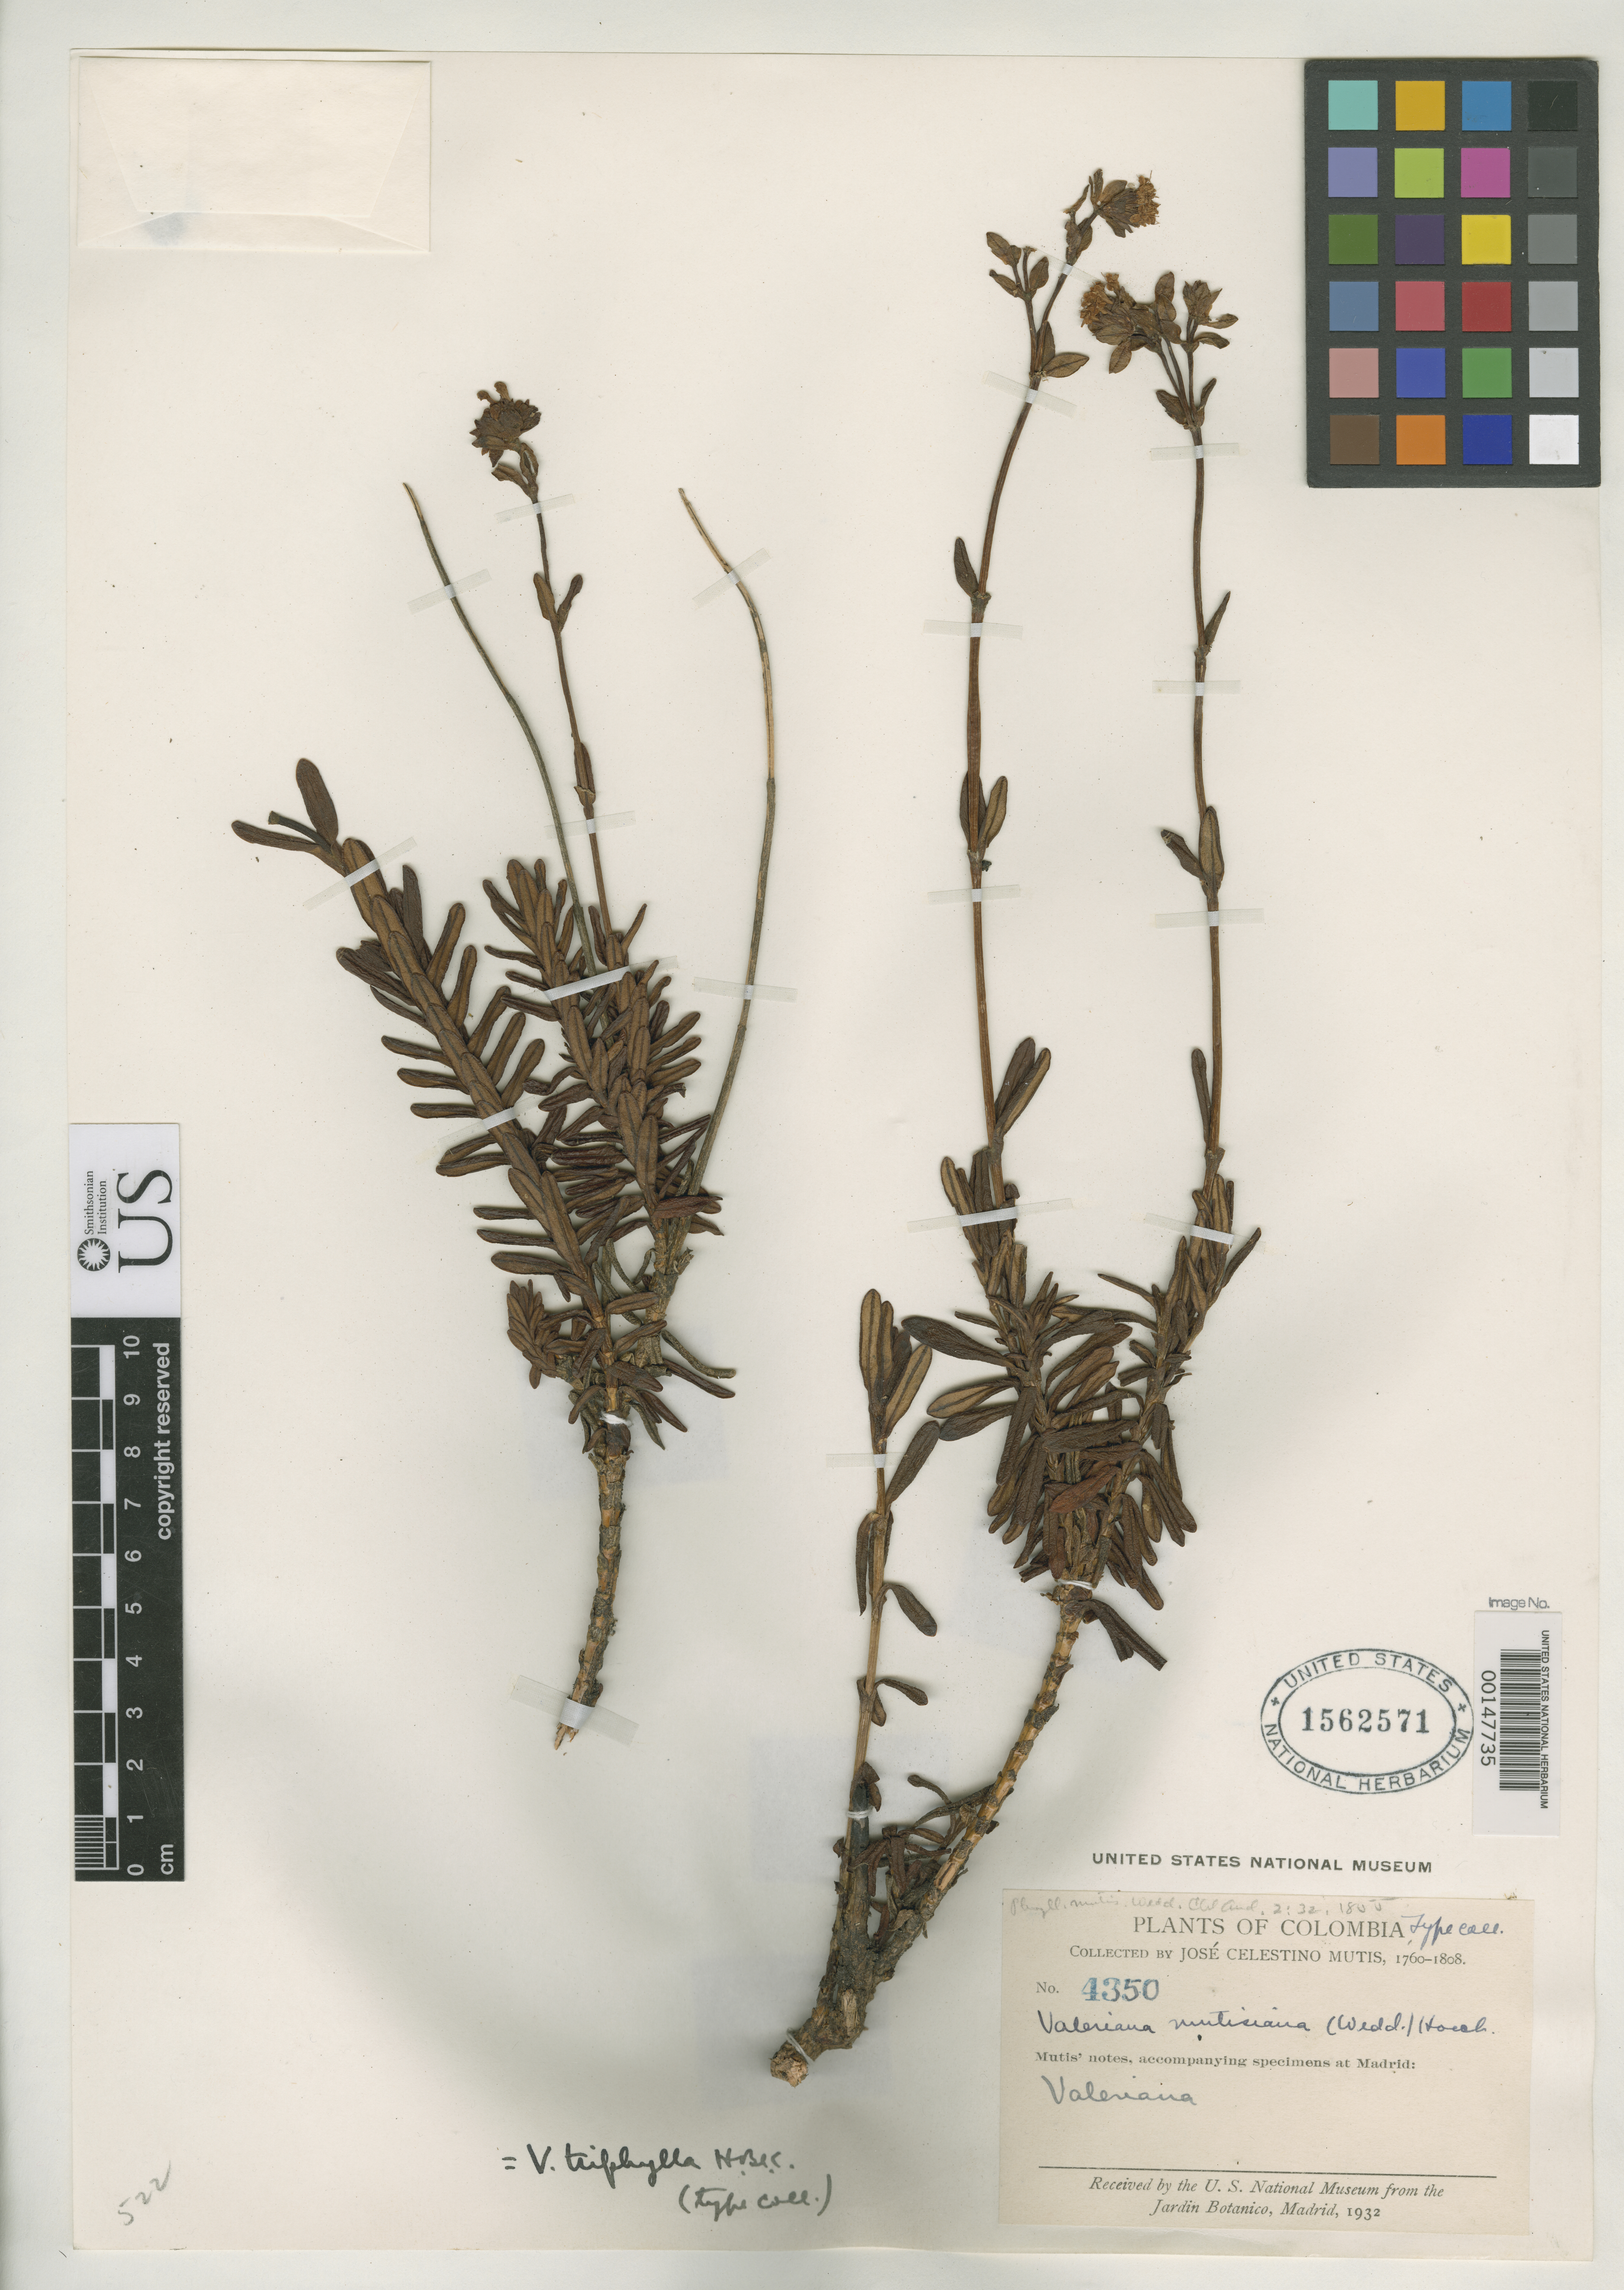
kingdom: Plantae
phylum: Tracheophyta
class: Magnoliopsida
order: Dipsacales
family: Caprifoliaceae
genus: Valeriana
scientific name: Valeriana triphylla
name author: Kunth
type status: Type Collection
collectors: J. C. B. Mutis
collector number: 4350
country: Colombia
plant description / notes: Valeriana triphylla Kunth and Phyllactis mutisiana Wedd. both based on same type collection?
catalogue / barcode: US 1562571